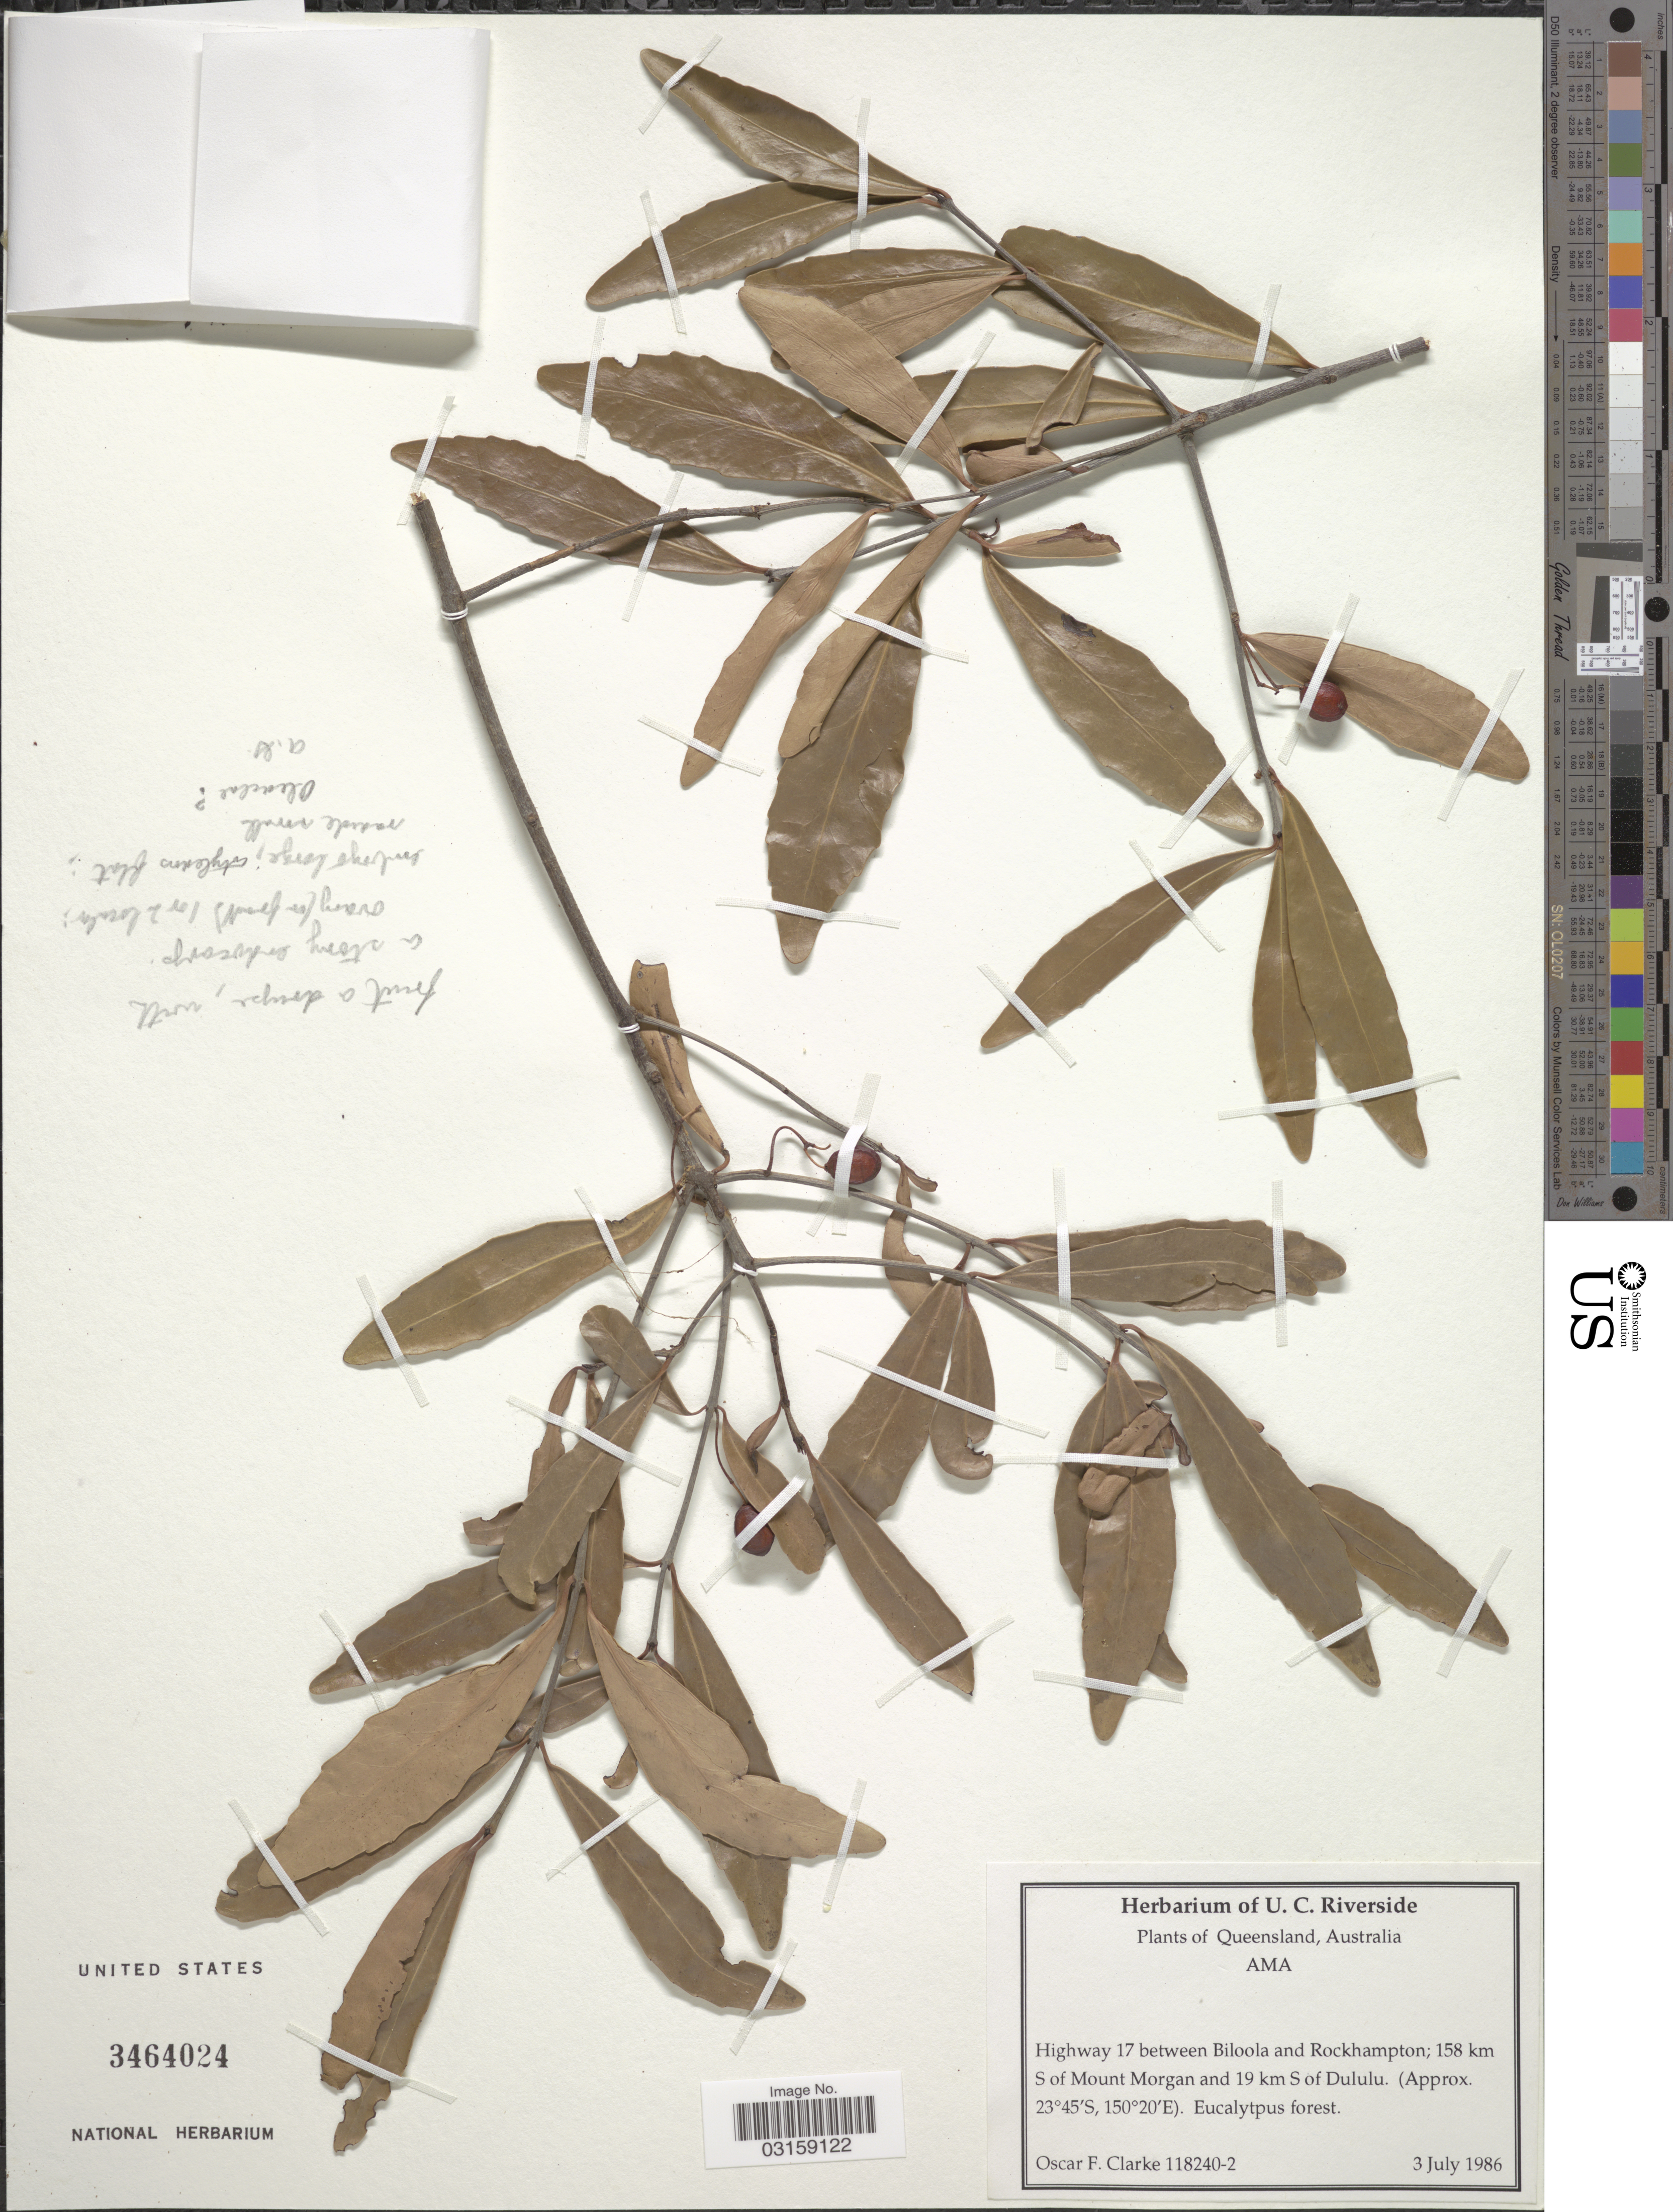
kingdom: Plantae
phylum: Tracheophyta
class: Magnoliopsida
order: Lamiales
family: Oleaceae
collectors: O. F. Clarke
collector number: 118240-2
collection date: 1986-07-03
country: Australia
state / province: Queensland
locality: Highway 17 between Biloola and Rockhampton; 158 km S of Mount Morgan and 19 km S of Dululu.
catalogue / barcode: US 3464024